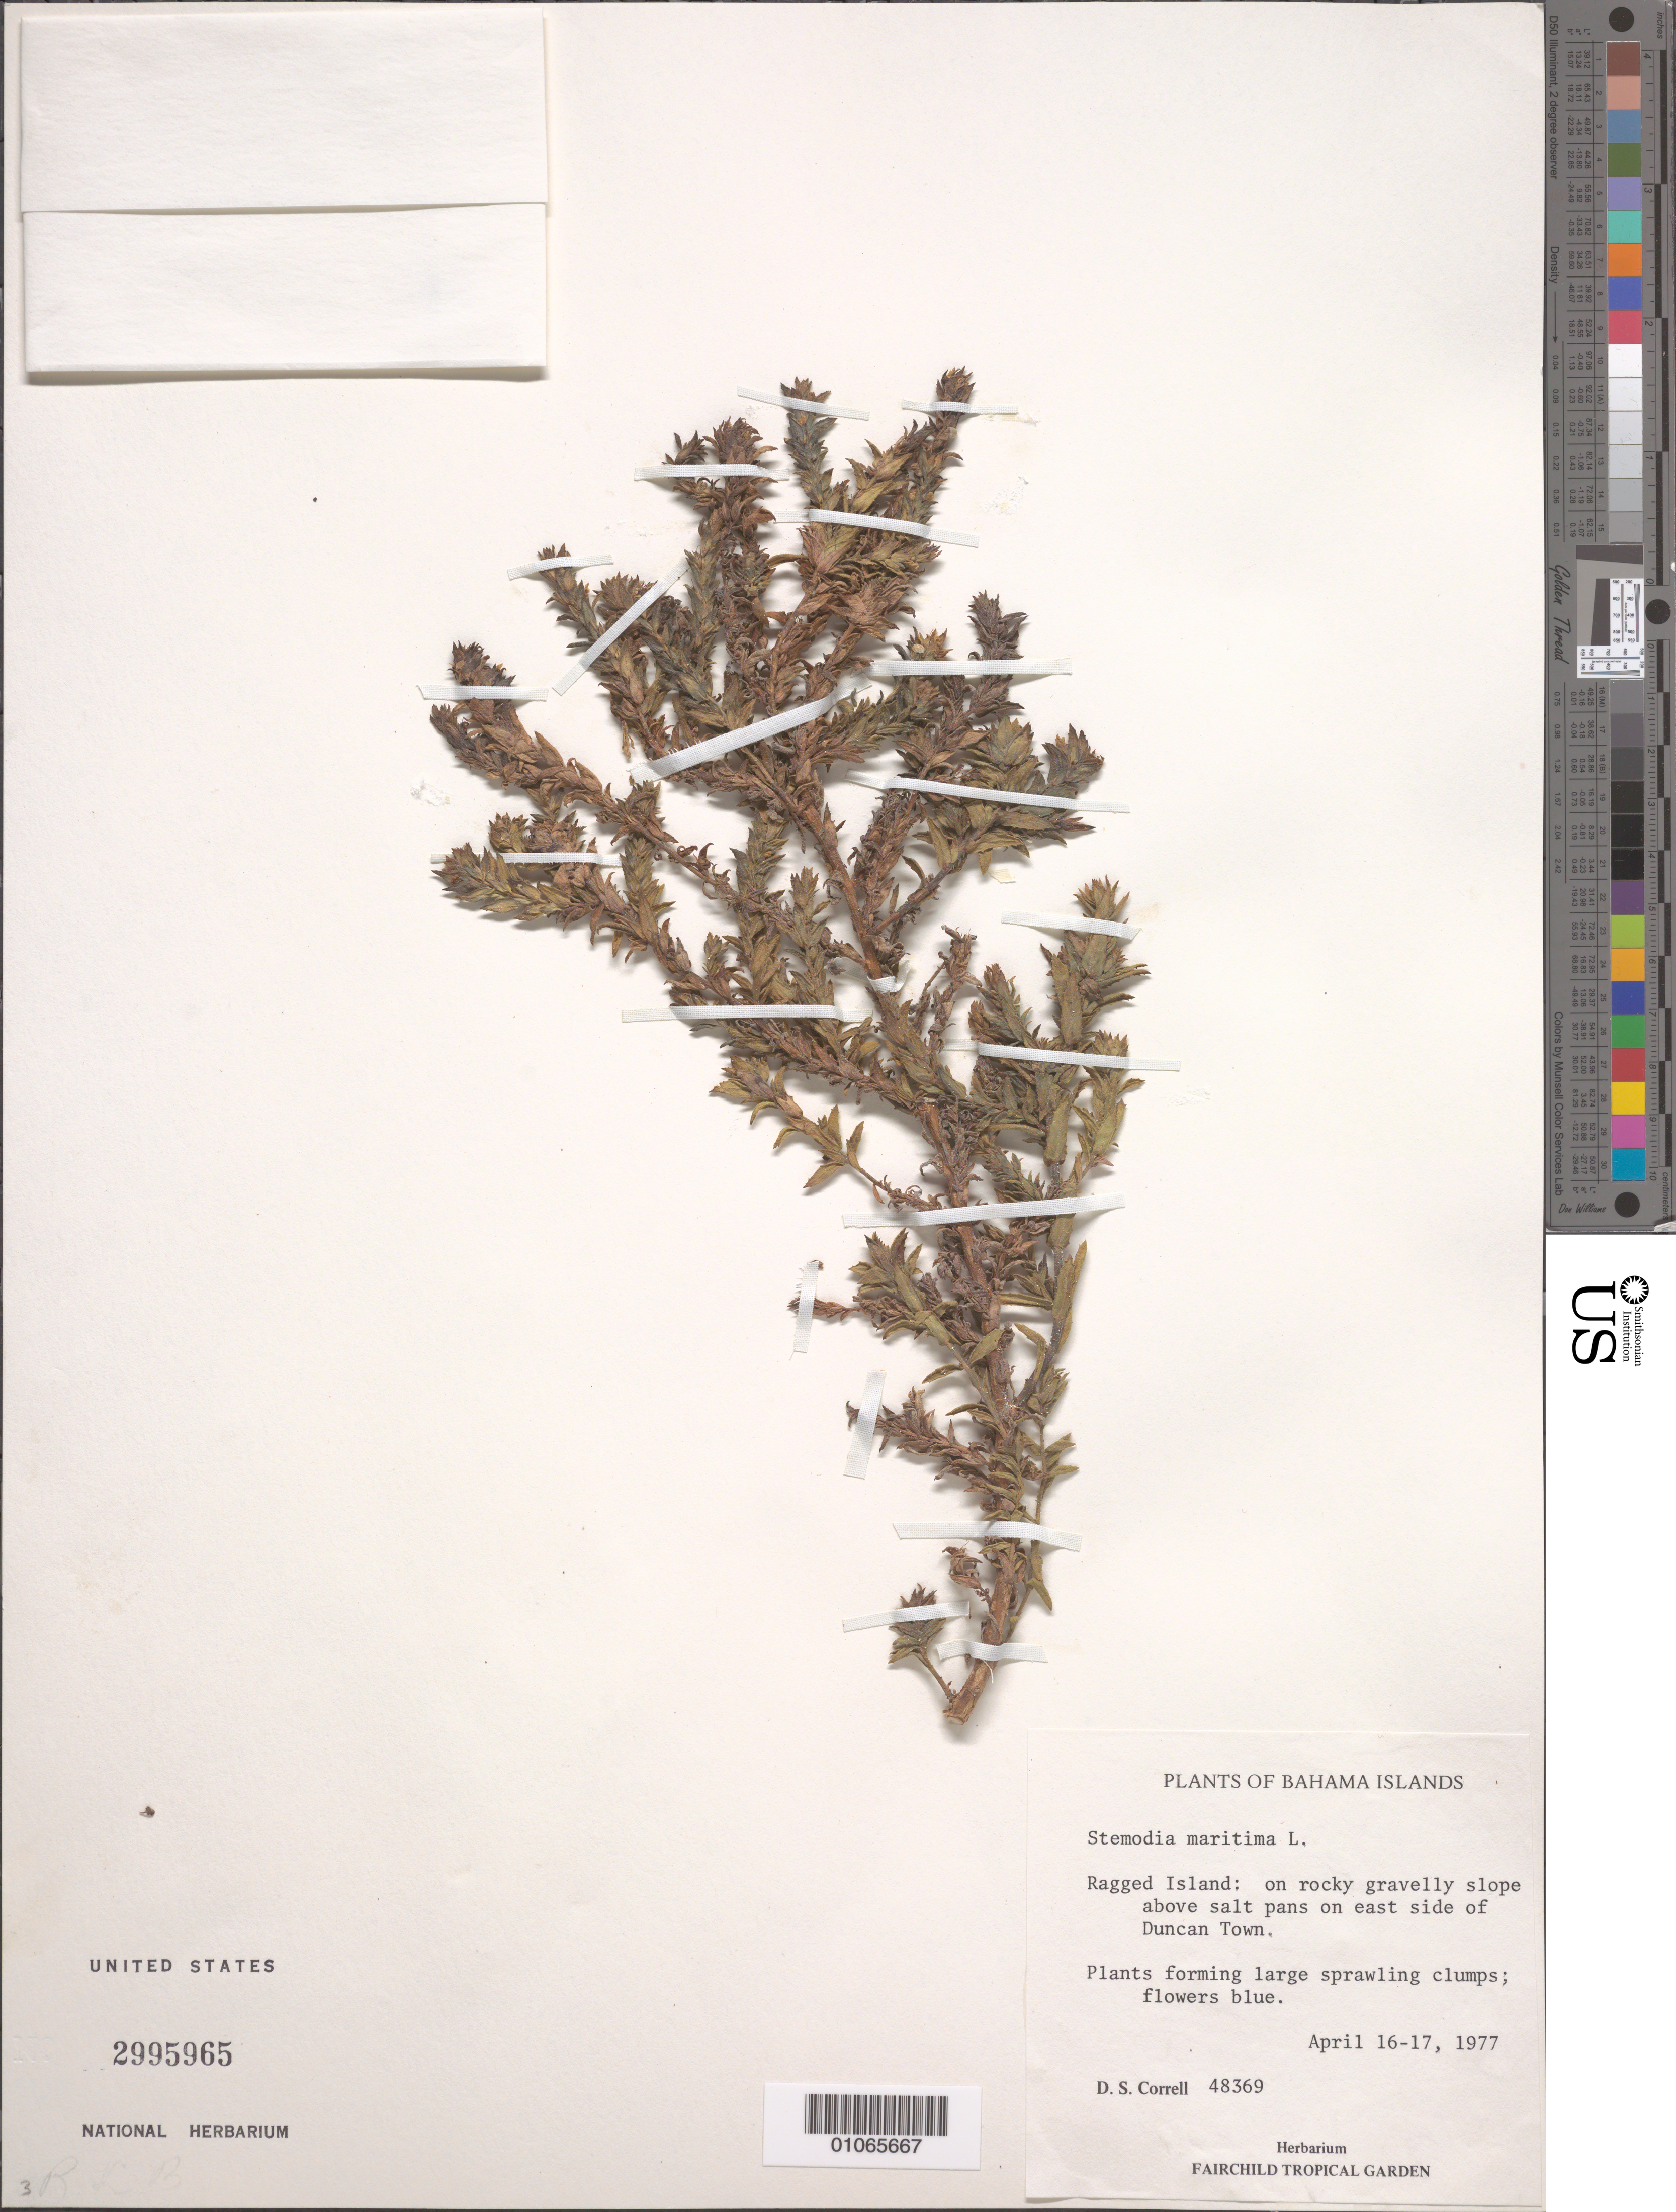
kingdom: Plantae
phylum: Tracheophyta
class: Magnoliopsida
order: Lamiales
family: Plantaginaceae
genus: Stemodia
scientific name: Stemodia maritima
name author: L.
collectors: D. S. Correll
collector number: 48369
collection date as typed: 16 Apr 1977 and 17 Apr 1977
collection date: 1977-04-16,1977-04-17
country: Bahamas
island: Ragged I.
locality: On rocky gravelly slope above salt pans on east side of Duncan Town.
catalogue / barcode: US 2995965